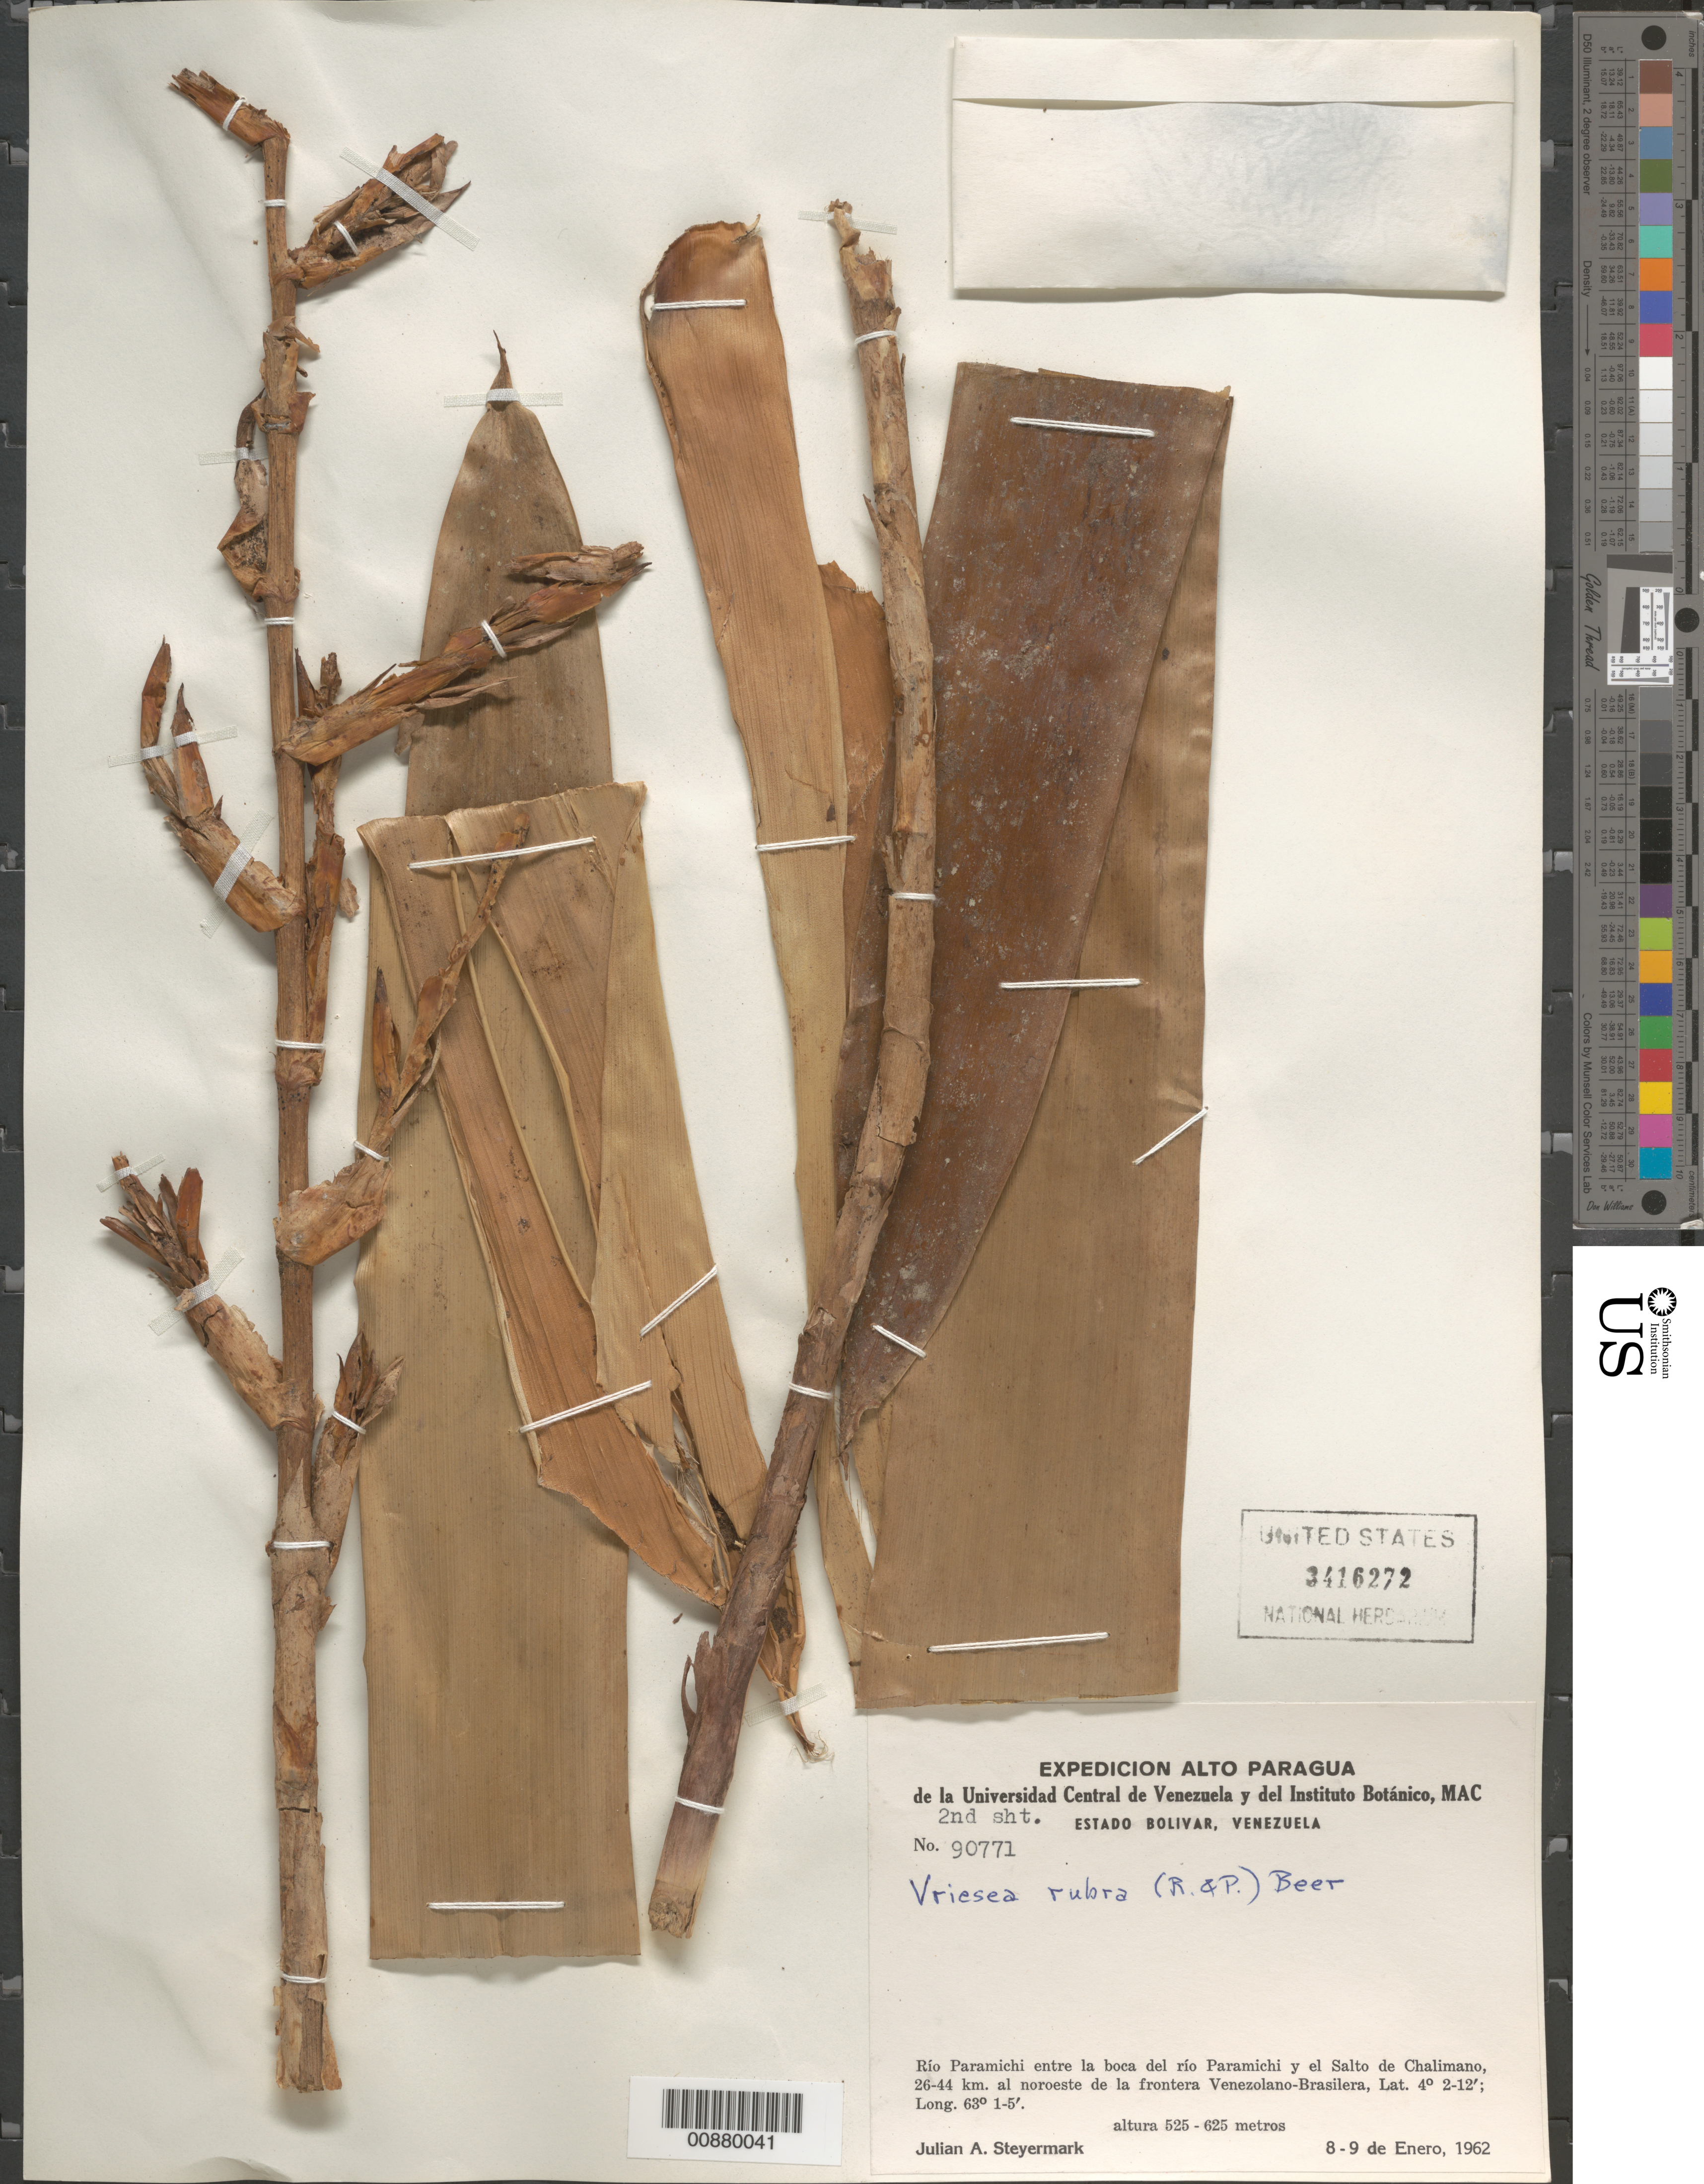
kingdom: Plantae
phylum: Tracheophyta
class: Liliopsida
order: Poales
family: Bromeliaceae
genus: Vriesea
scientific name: Vriesea rubra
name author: (Ruiz & Pav.) Beer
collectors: J. Steyermark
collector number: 90771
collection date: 1962-01-08/1962-01-09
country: Venezuela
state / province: Bolivar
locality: Río Paramichi entre la boca del río Paramichi y el Salto de Chalimano, 26-44 km. al noroeste de la frontera Venezolano-Brasilera.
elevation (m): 525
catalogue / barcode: US 3416272